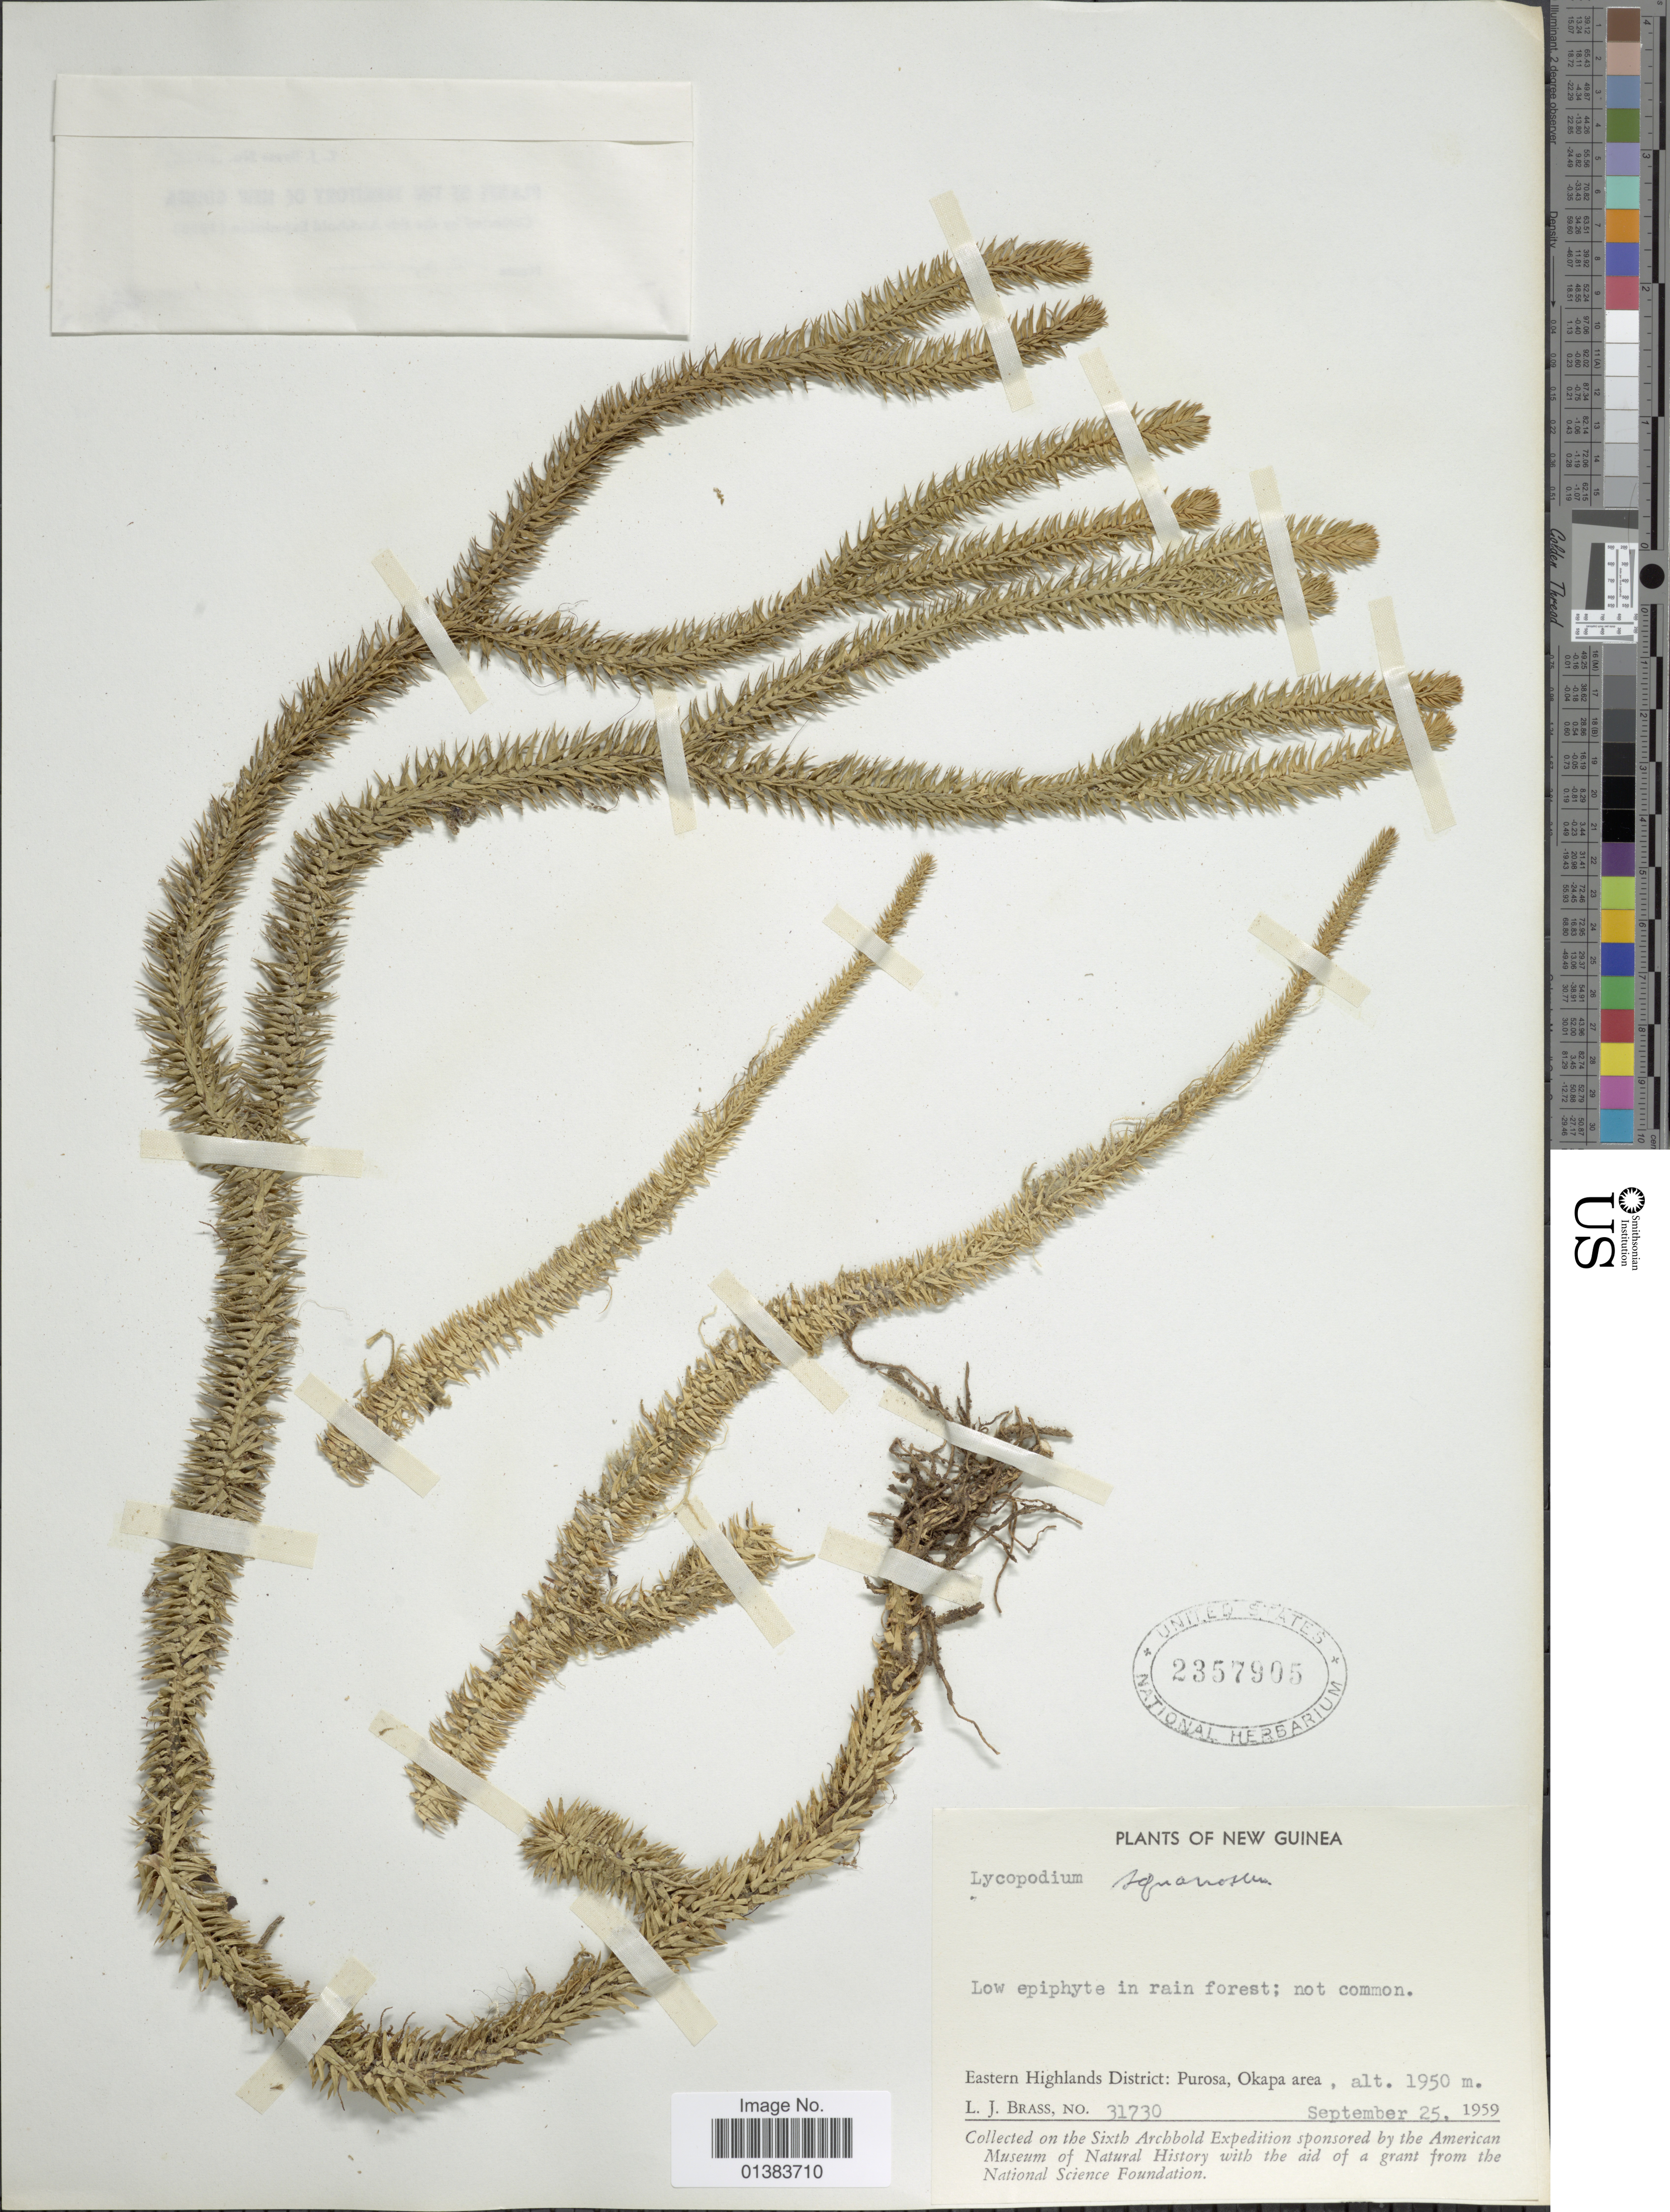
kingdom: Plantae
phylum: Tracheophyta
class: Lycopodiopsida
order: Lycopodiales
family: Lycopodiaceae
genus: Phlegmariurus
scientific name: Phlegmariurus squarrosus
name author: (G. Forst.) Á. Löve & D. Löve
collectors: L. J. Brass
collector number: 31730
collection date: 1959-09-25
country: Papua New Guinea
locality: New Guinea, Eastern Highlands District: Purosa, Okapa area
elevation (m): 1950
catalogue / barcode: US 2357905